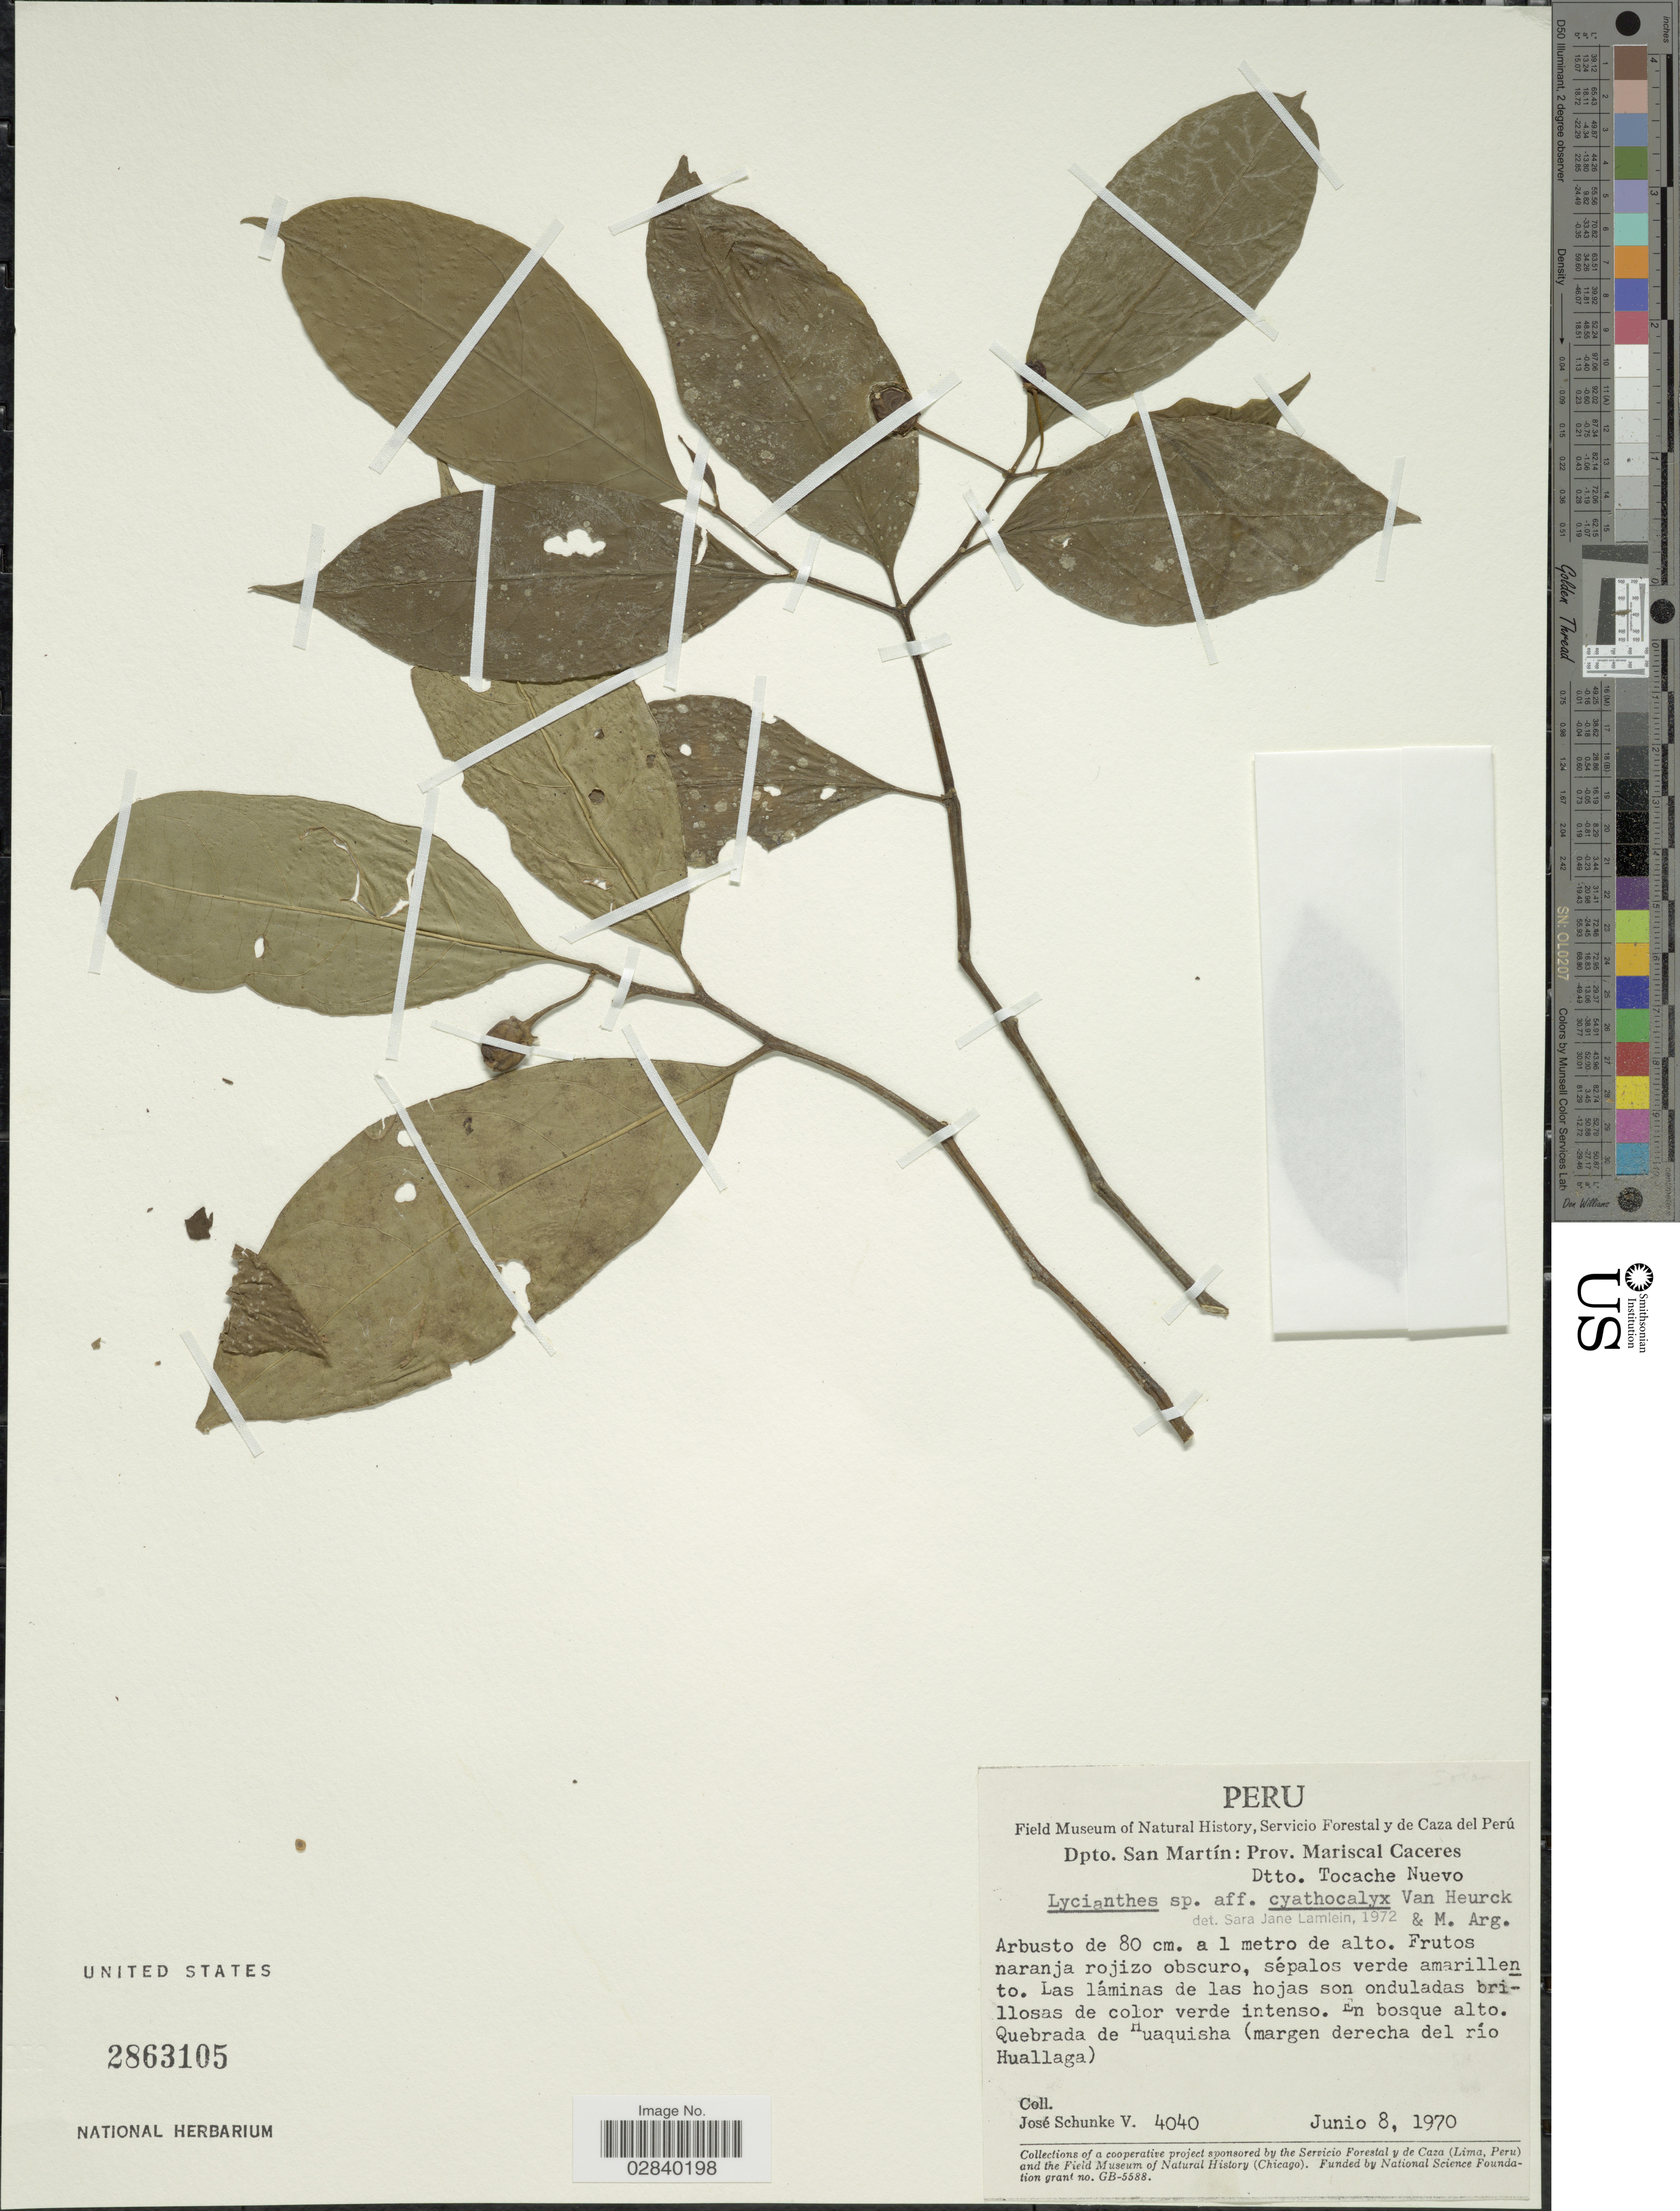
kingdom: Plantae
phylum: Tracheophyta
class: Magnoliopsida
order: Solanales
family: Solanaceae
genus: Lycianthes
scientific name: Lycianthes cyathocalyx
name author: (Van Heurck & Müll. Arg.) Bitter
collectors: J. Schunke Vigo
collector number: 4040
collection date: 1970-06-08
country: Peru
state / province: San Martín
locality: Dpto. San Martín: Prov. Mariscal Caceres. Dtto. Tocache Nuevo. Quebrada de Huaquisha (margen derecha del río Huallaga).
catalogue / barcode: US 2863105